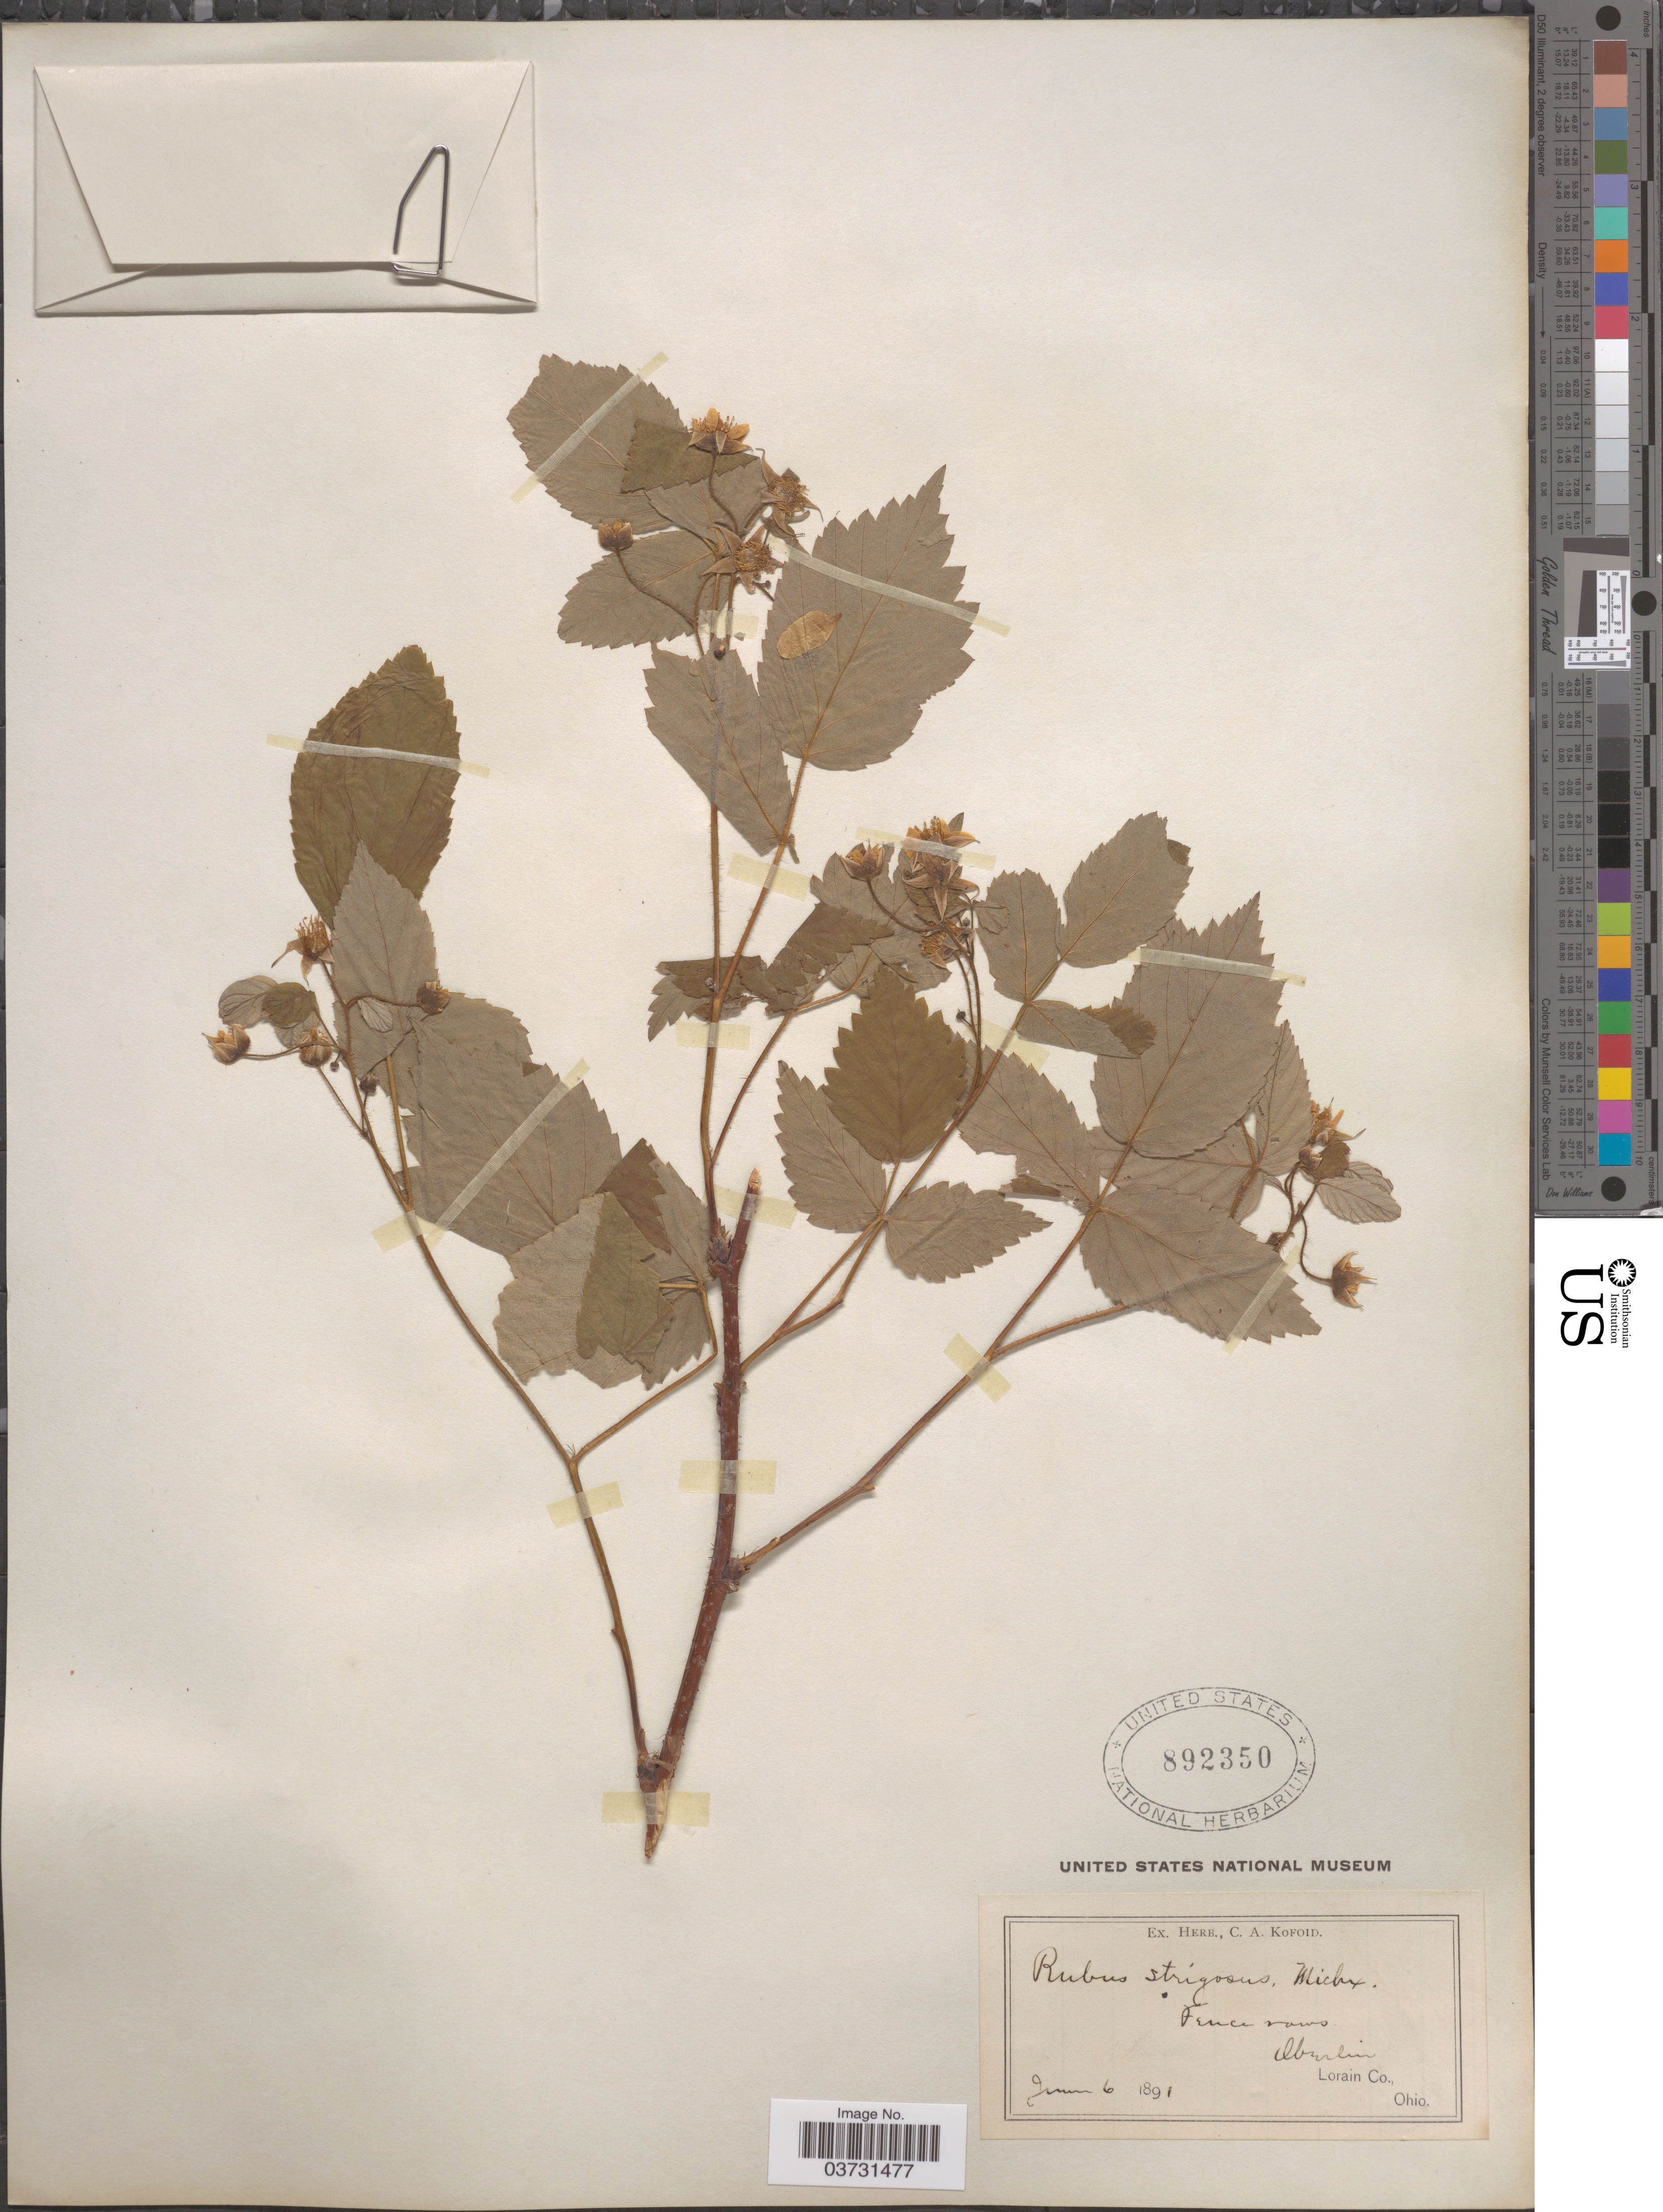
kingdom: Plantae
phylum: Tracheophyta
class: Magnoliopsida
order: Rosales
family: Rosaceae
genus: Rubus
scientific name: Rubus strigosus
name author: Michx.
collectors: C. Kofoid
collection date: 1891-06-06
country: United States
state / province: Ohio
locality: Fence rows. Oberlin, Lorain Co.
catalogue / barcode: US 892350